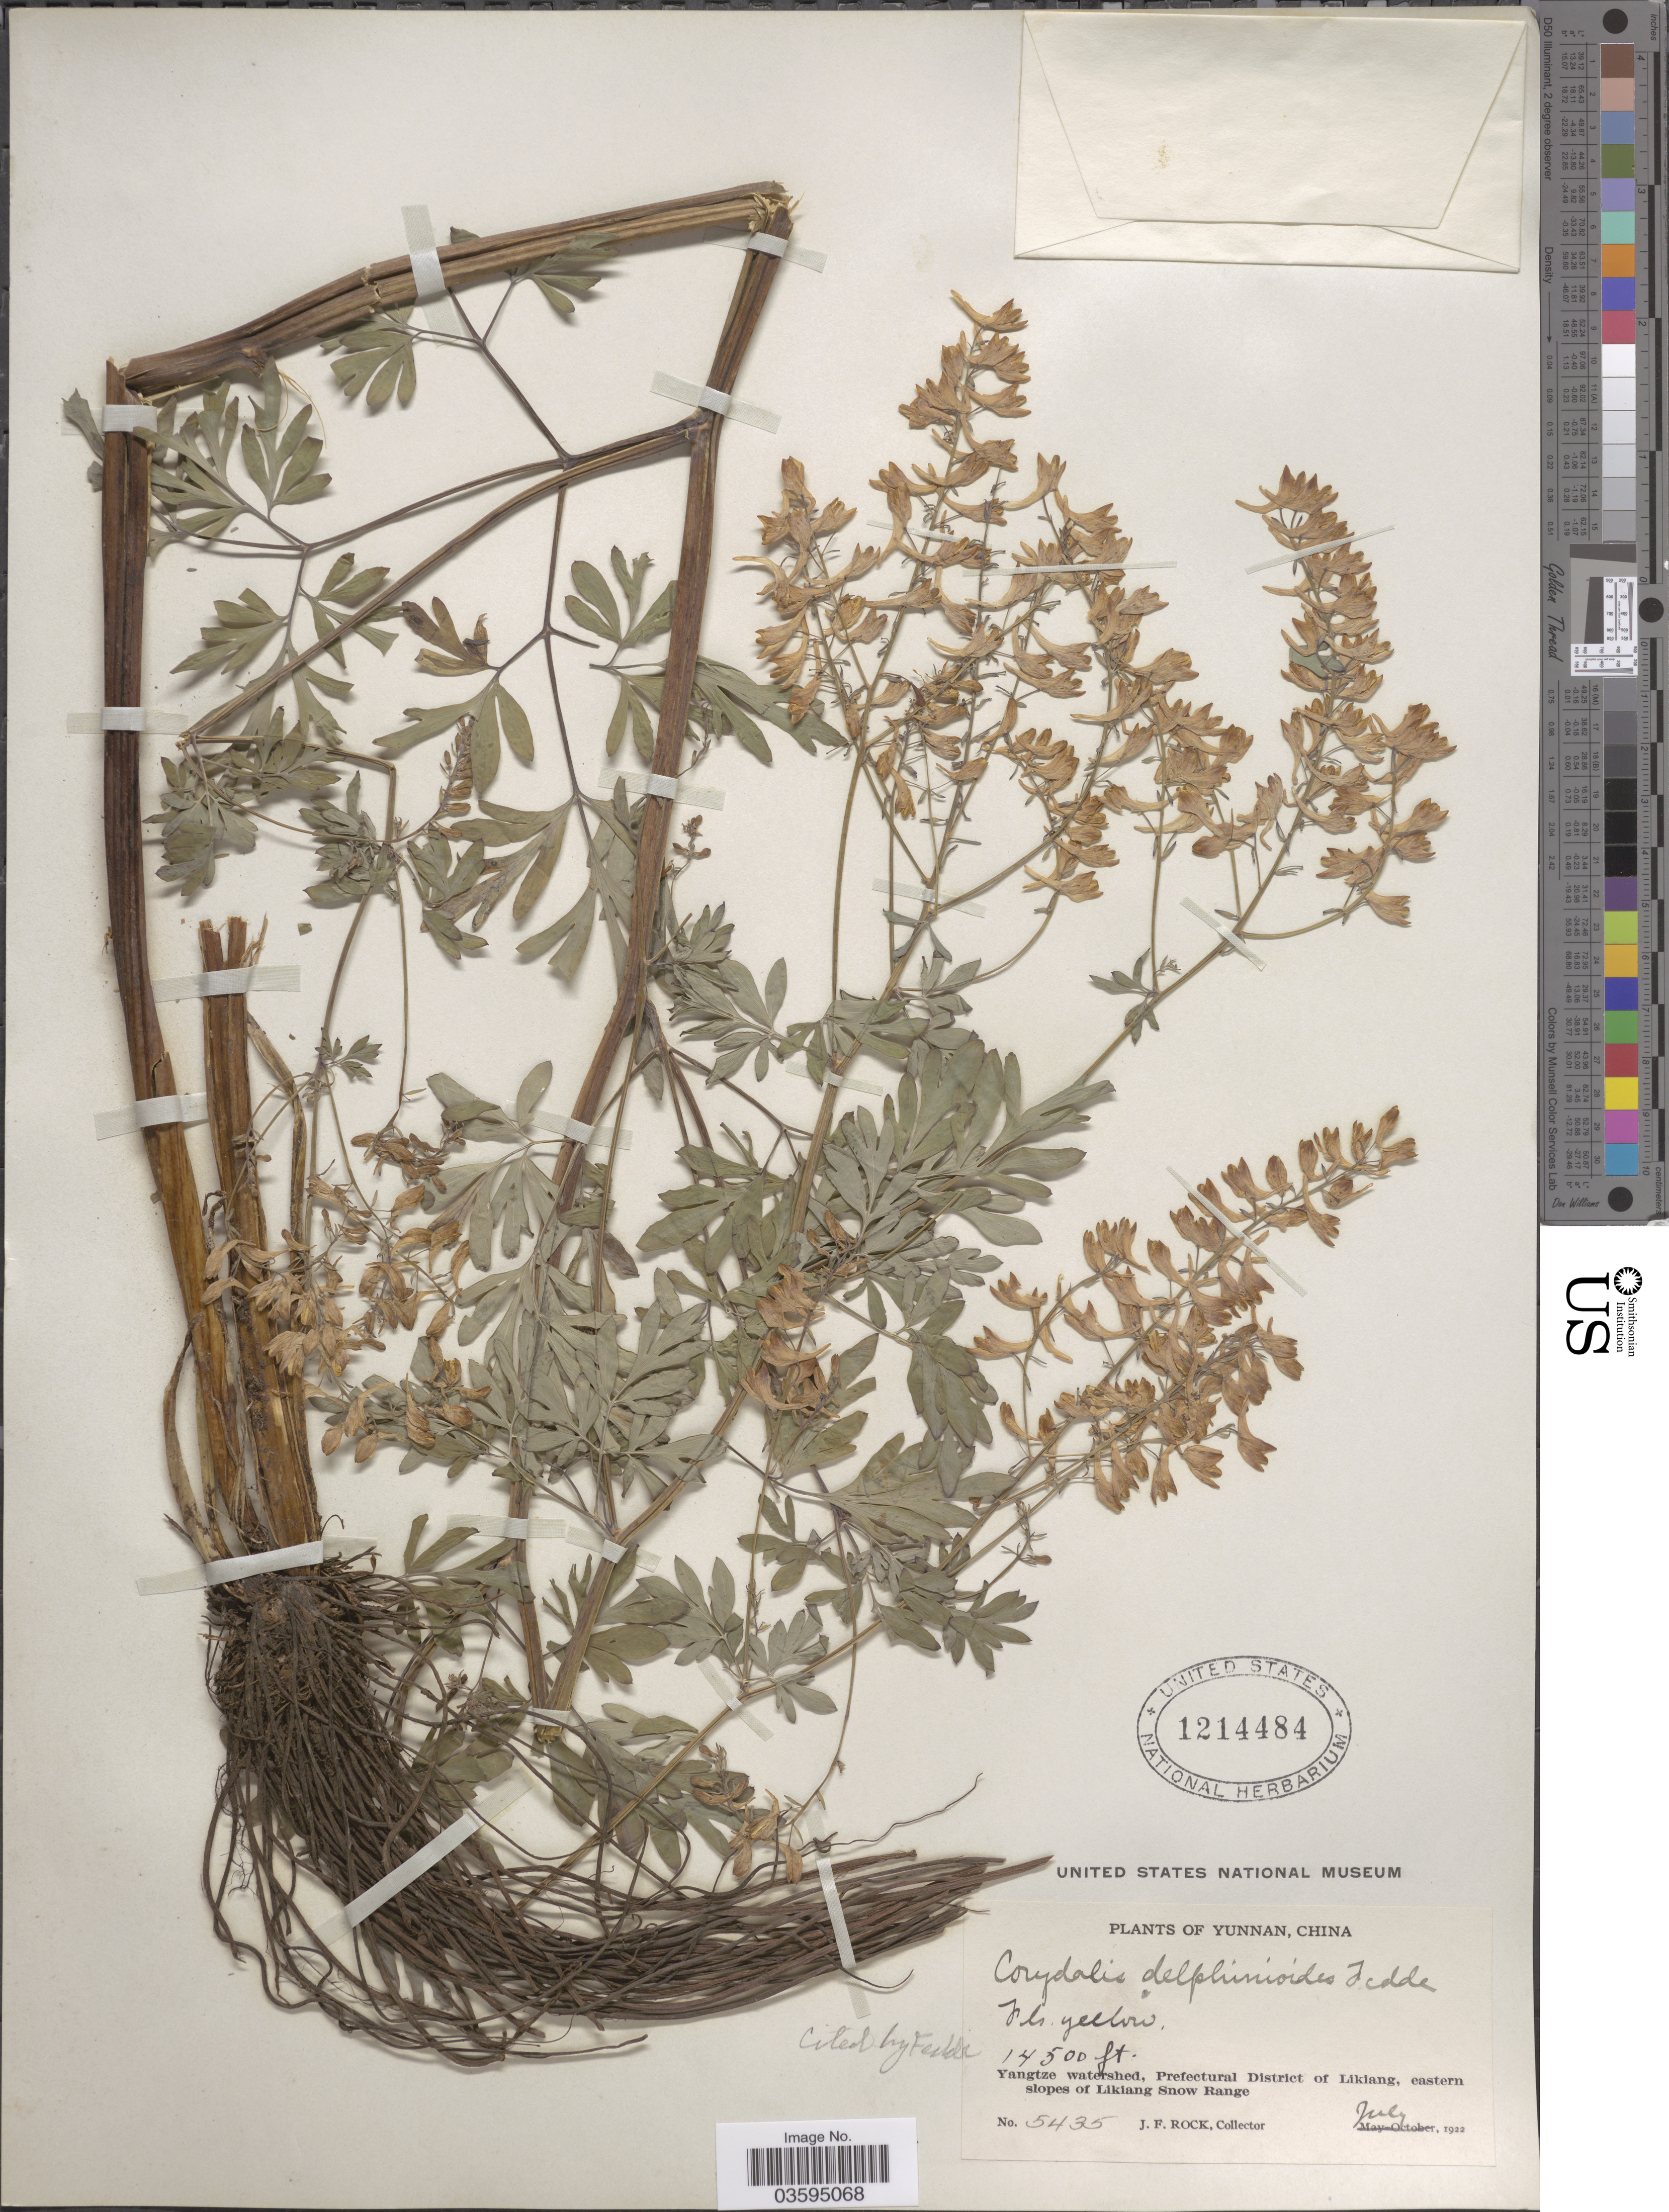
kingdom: Plantae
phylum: Tracheophyta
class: Magnoliopsida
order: Ranunculales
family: Papaveraceae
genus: Corydalis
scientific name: Corydalis delphinioides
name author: Fedde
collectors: J. Rock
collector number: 5435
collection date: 1922-07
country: China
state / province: Yunnan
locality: Yangtze watershed, Prefectural District of Likiang, eastern slopes of Likiang Snow Range.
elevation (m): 4420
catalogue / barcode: US 1214484